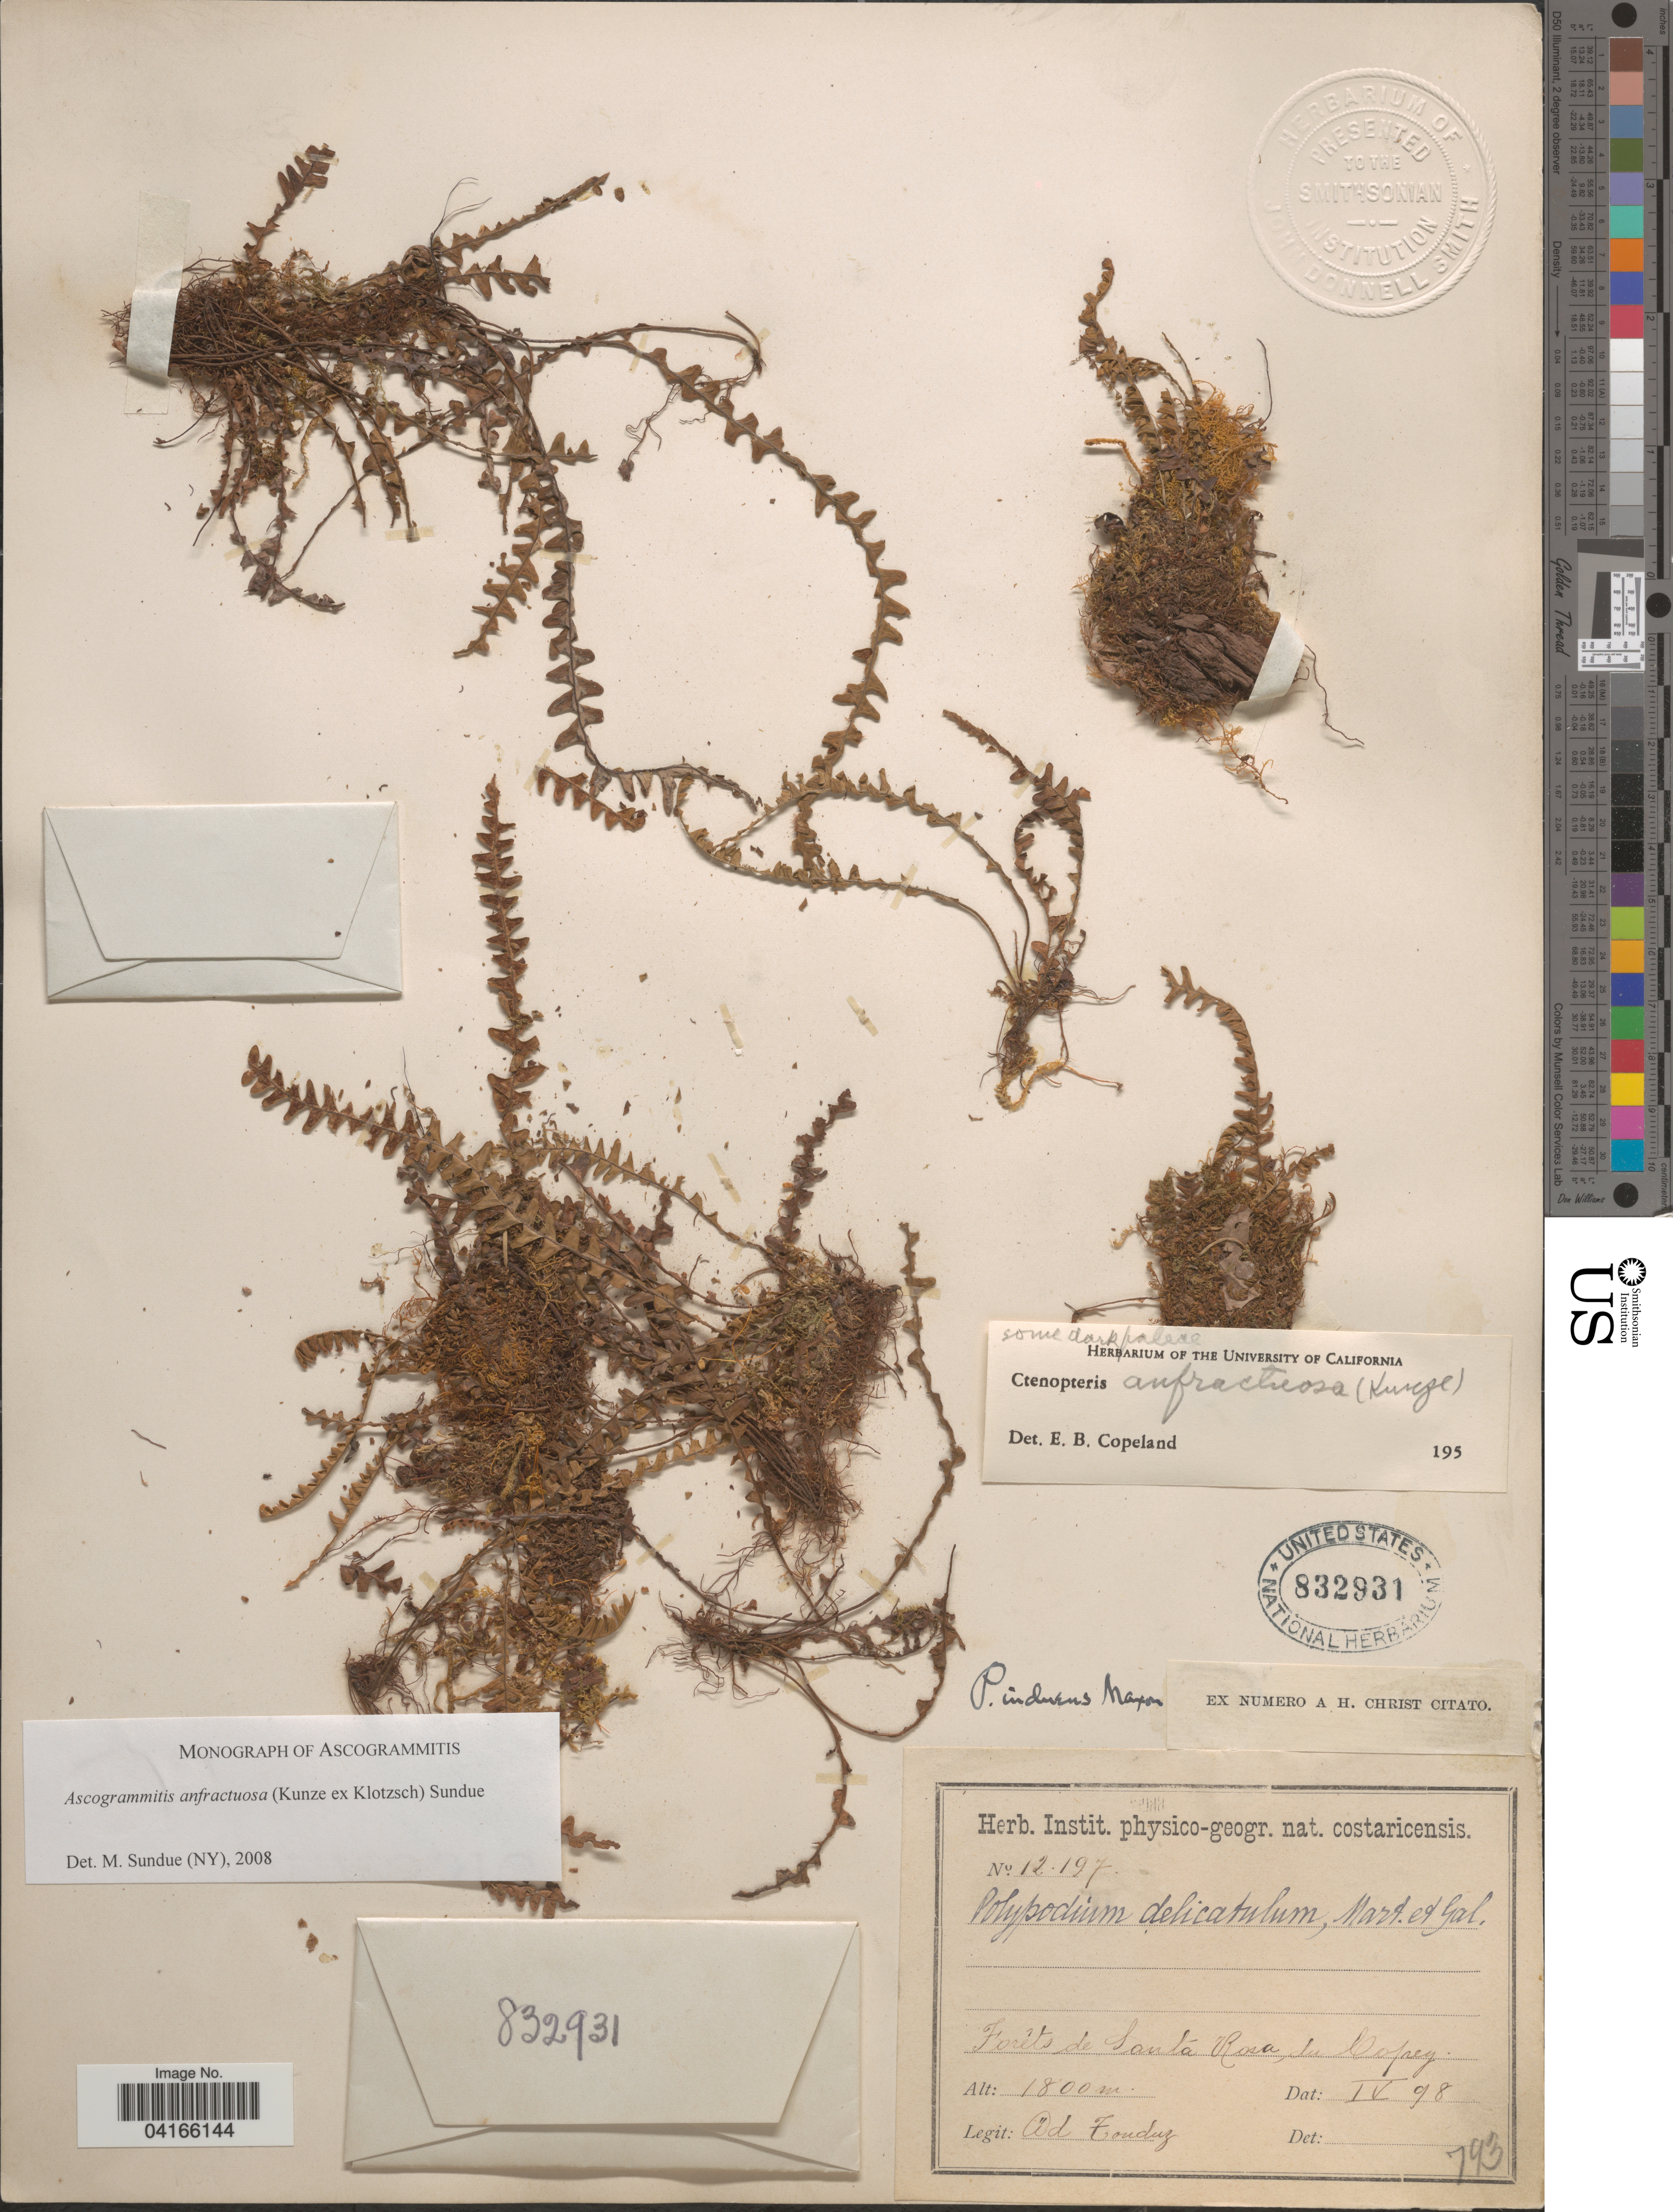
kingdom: Plantae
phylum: Tracheophyta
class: Polypodiopsida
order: Polypodiales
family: Polypodiaceae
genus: Ascogrammitis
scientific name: Ascogrammitis anfractuosa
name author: (Kunze ex Klotzsch) Sundue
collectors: A. Tonduz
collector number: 12197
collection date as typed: Transcribed d/m/y: /4/98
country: Costa Rica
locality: Forêts de Santa Rosa, du Copey.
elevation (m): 1800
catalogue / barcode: US 832931